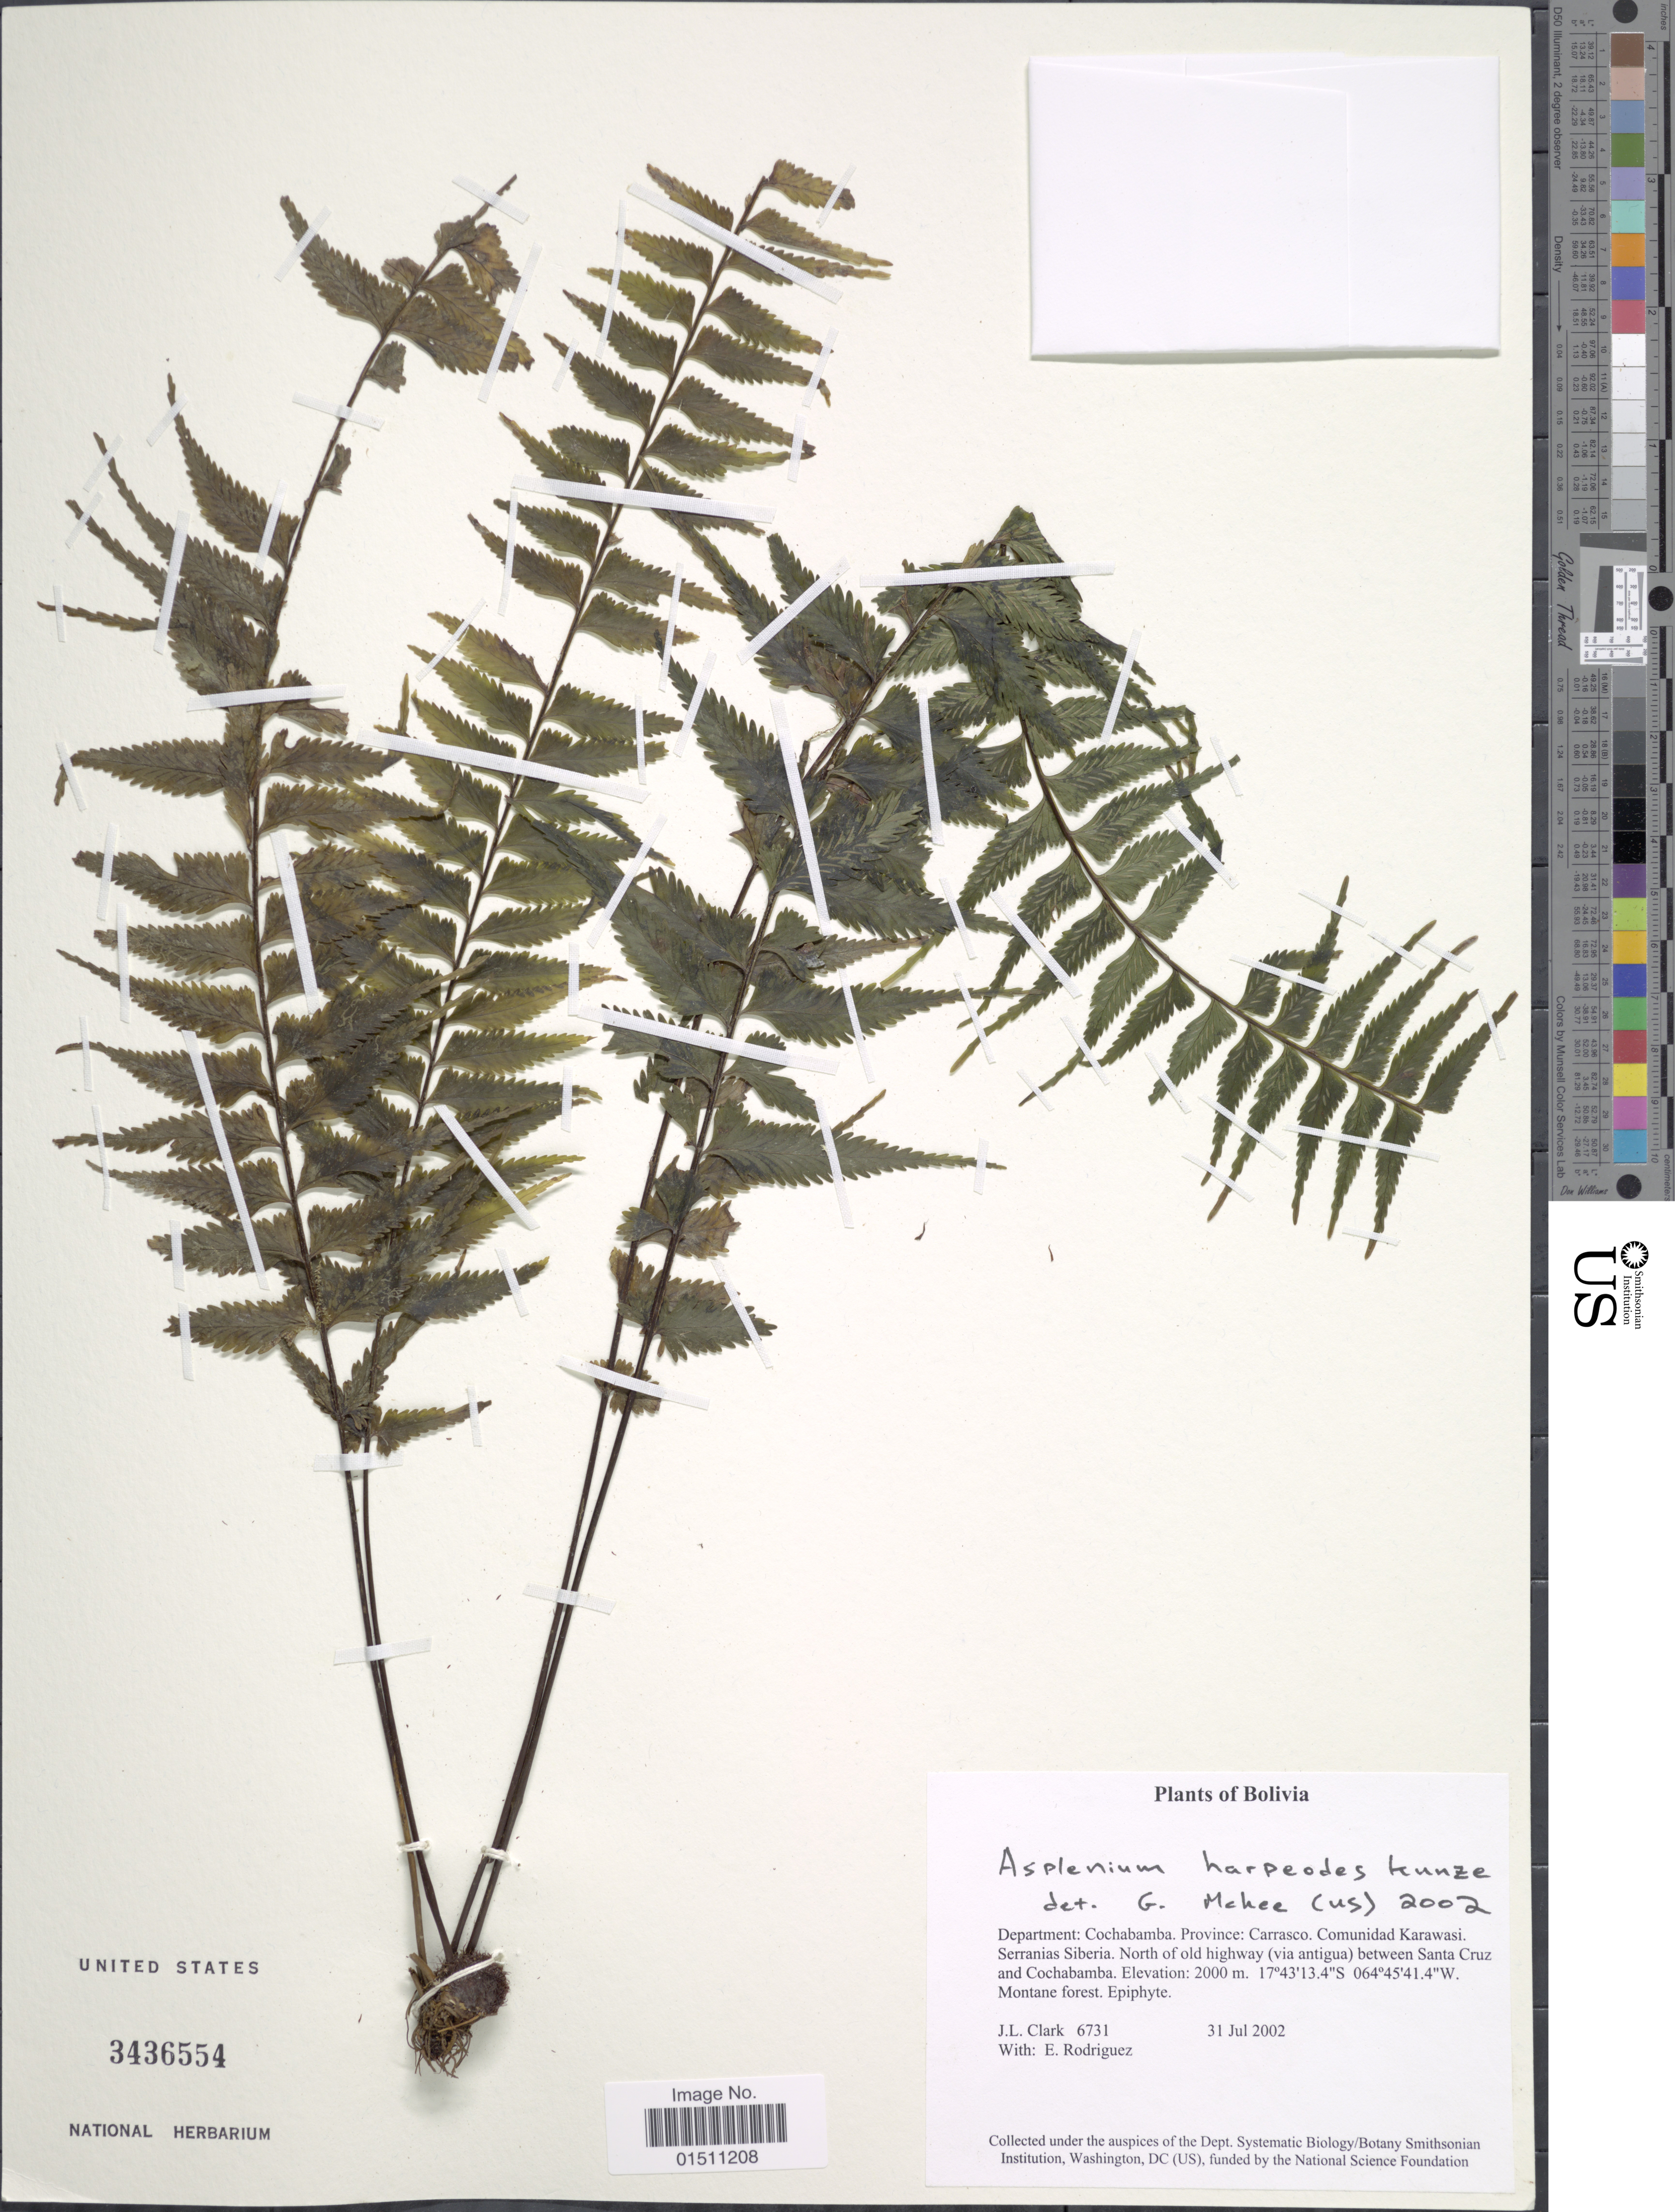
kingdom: Plantae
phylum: Tracheophyta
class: Polypodiopsida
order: Polypodiales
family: Aspleniaceae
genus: Asplenium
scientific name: Asplenium harpeodes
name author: Kunze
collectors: J. L. Clark & E. Rodriguez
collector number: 6731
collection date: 2002-07-31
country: Bolivia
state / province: Cochabamba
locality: Bolivia, Department: Cochabamba. Province: Carrasco. Comunidad Karawasi. Serranias Siberia. North of old highway (via antigua) between Santa Cruz and Cochambamba.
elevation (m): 2000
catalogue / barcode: US 3436554